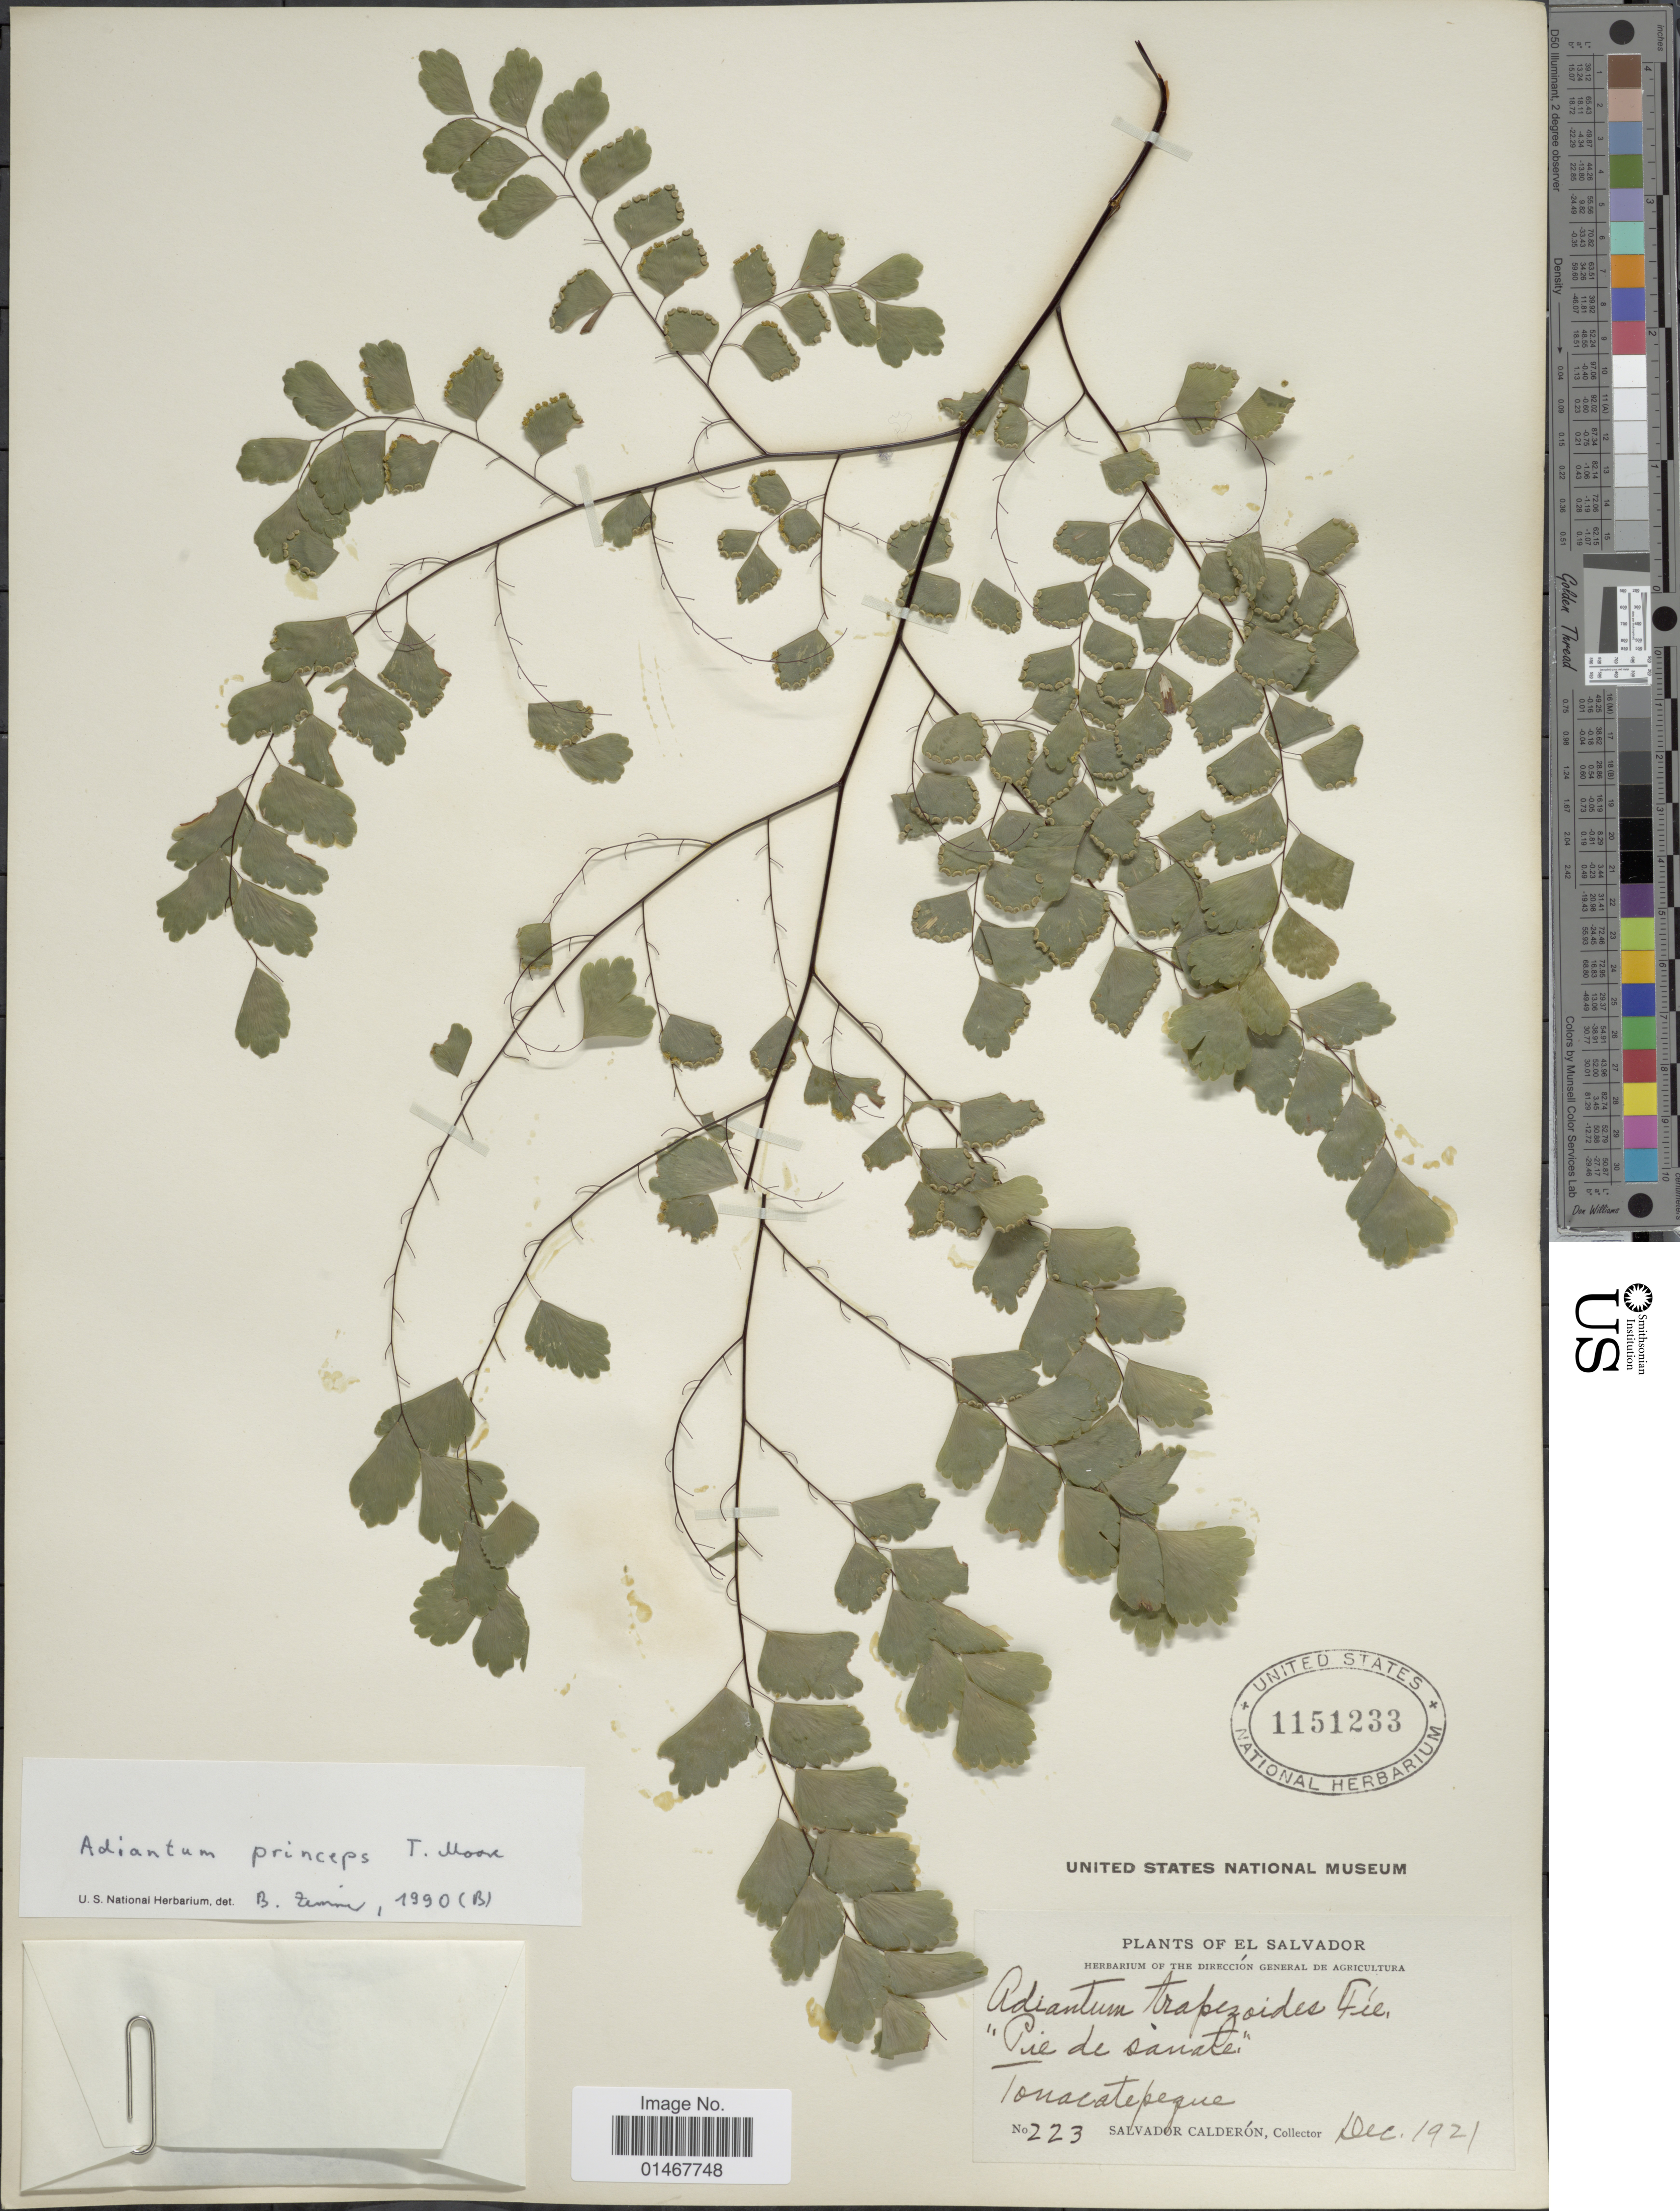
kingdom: Plantae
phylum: Tracheophyta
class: Polypodiopsida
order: Polypodiales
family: Pteridaceae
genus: Adiantum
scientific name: Adiantum princeps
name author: T. Moore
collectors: S. Calderón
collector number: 223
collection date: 1921-12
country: El Salvador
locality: Tonacatepeque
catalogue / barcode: US 1151233